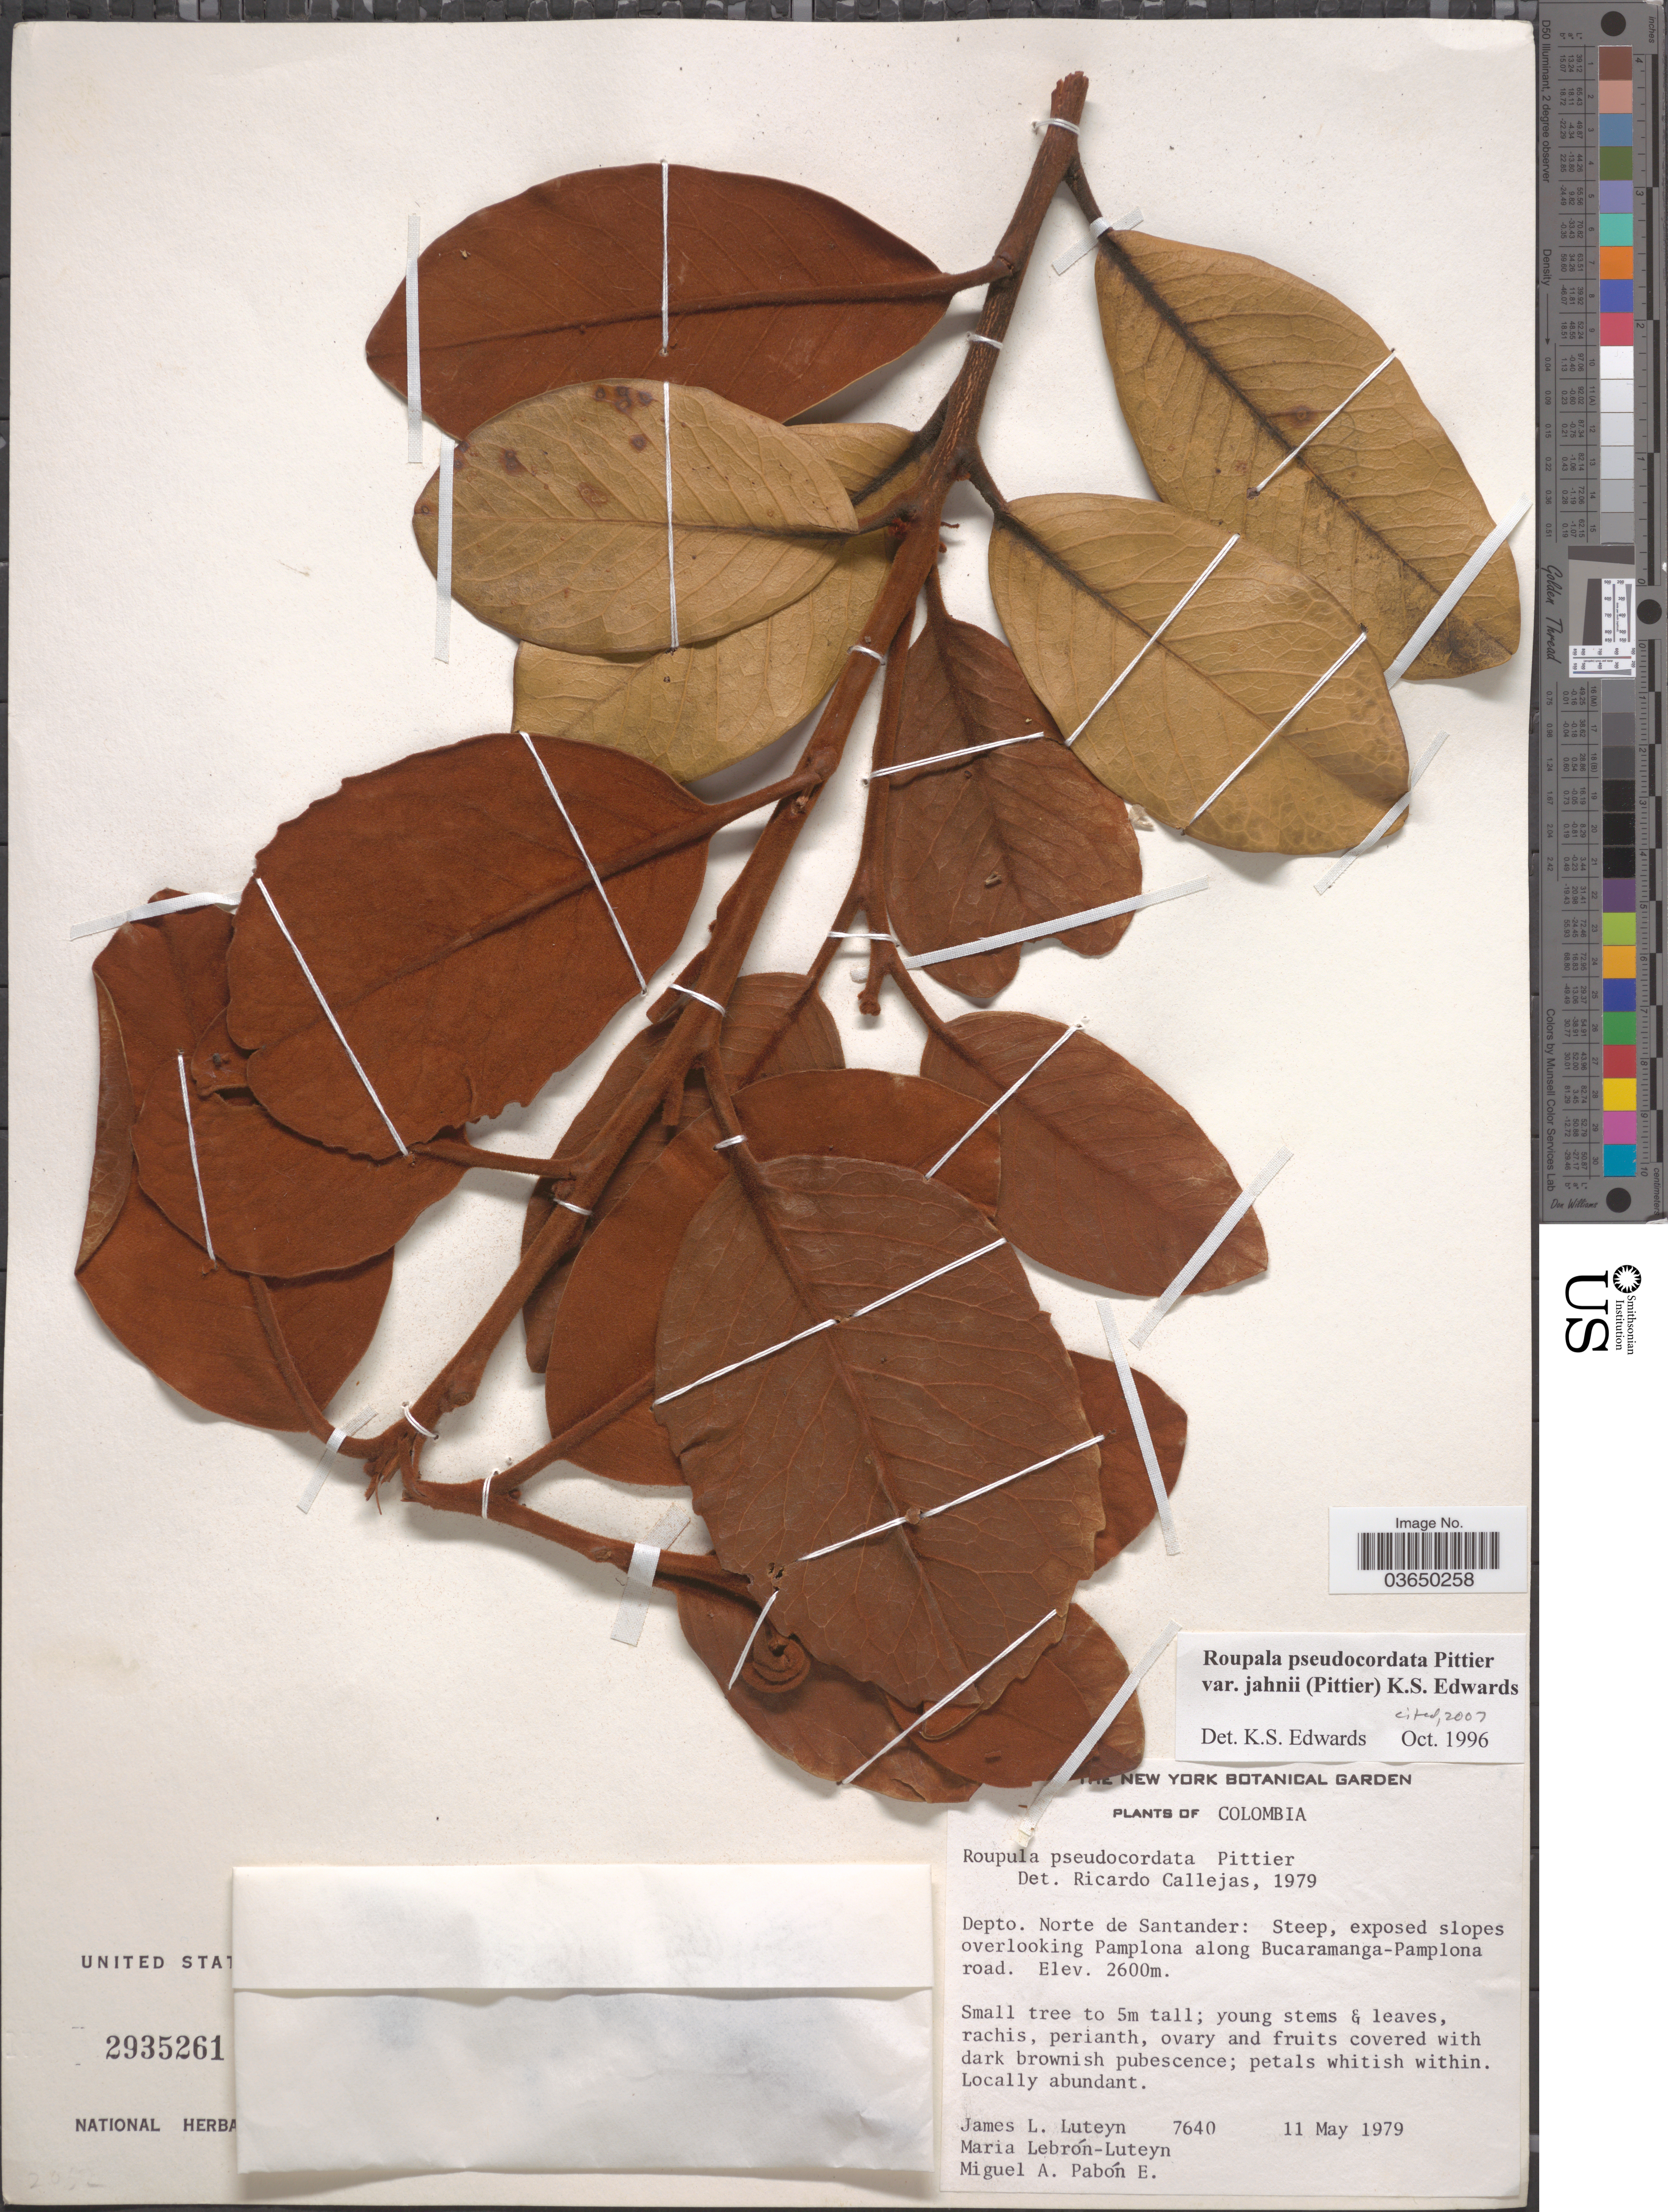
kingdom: Plantae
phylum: Tracheophyta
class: Magnoliopsida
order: Proteales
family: Proteaceae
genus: Roupala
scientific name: Roupala pseudocordata var. jahnii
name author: (Pittier) K.S. Edwards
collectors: J. L. Luteyn, M. L. Lebrón-Luteyn & M. A. Pabon E.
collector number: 7640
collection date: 1979-05-11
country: Colombia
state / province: Norte de Santander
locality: Depto. Norte de Santander: Steep, exposed slopes overlooking Pamplona along Bucaramanga-Pamplona road.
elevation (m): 2600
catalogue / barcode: US 2935261